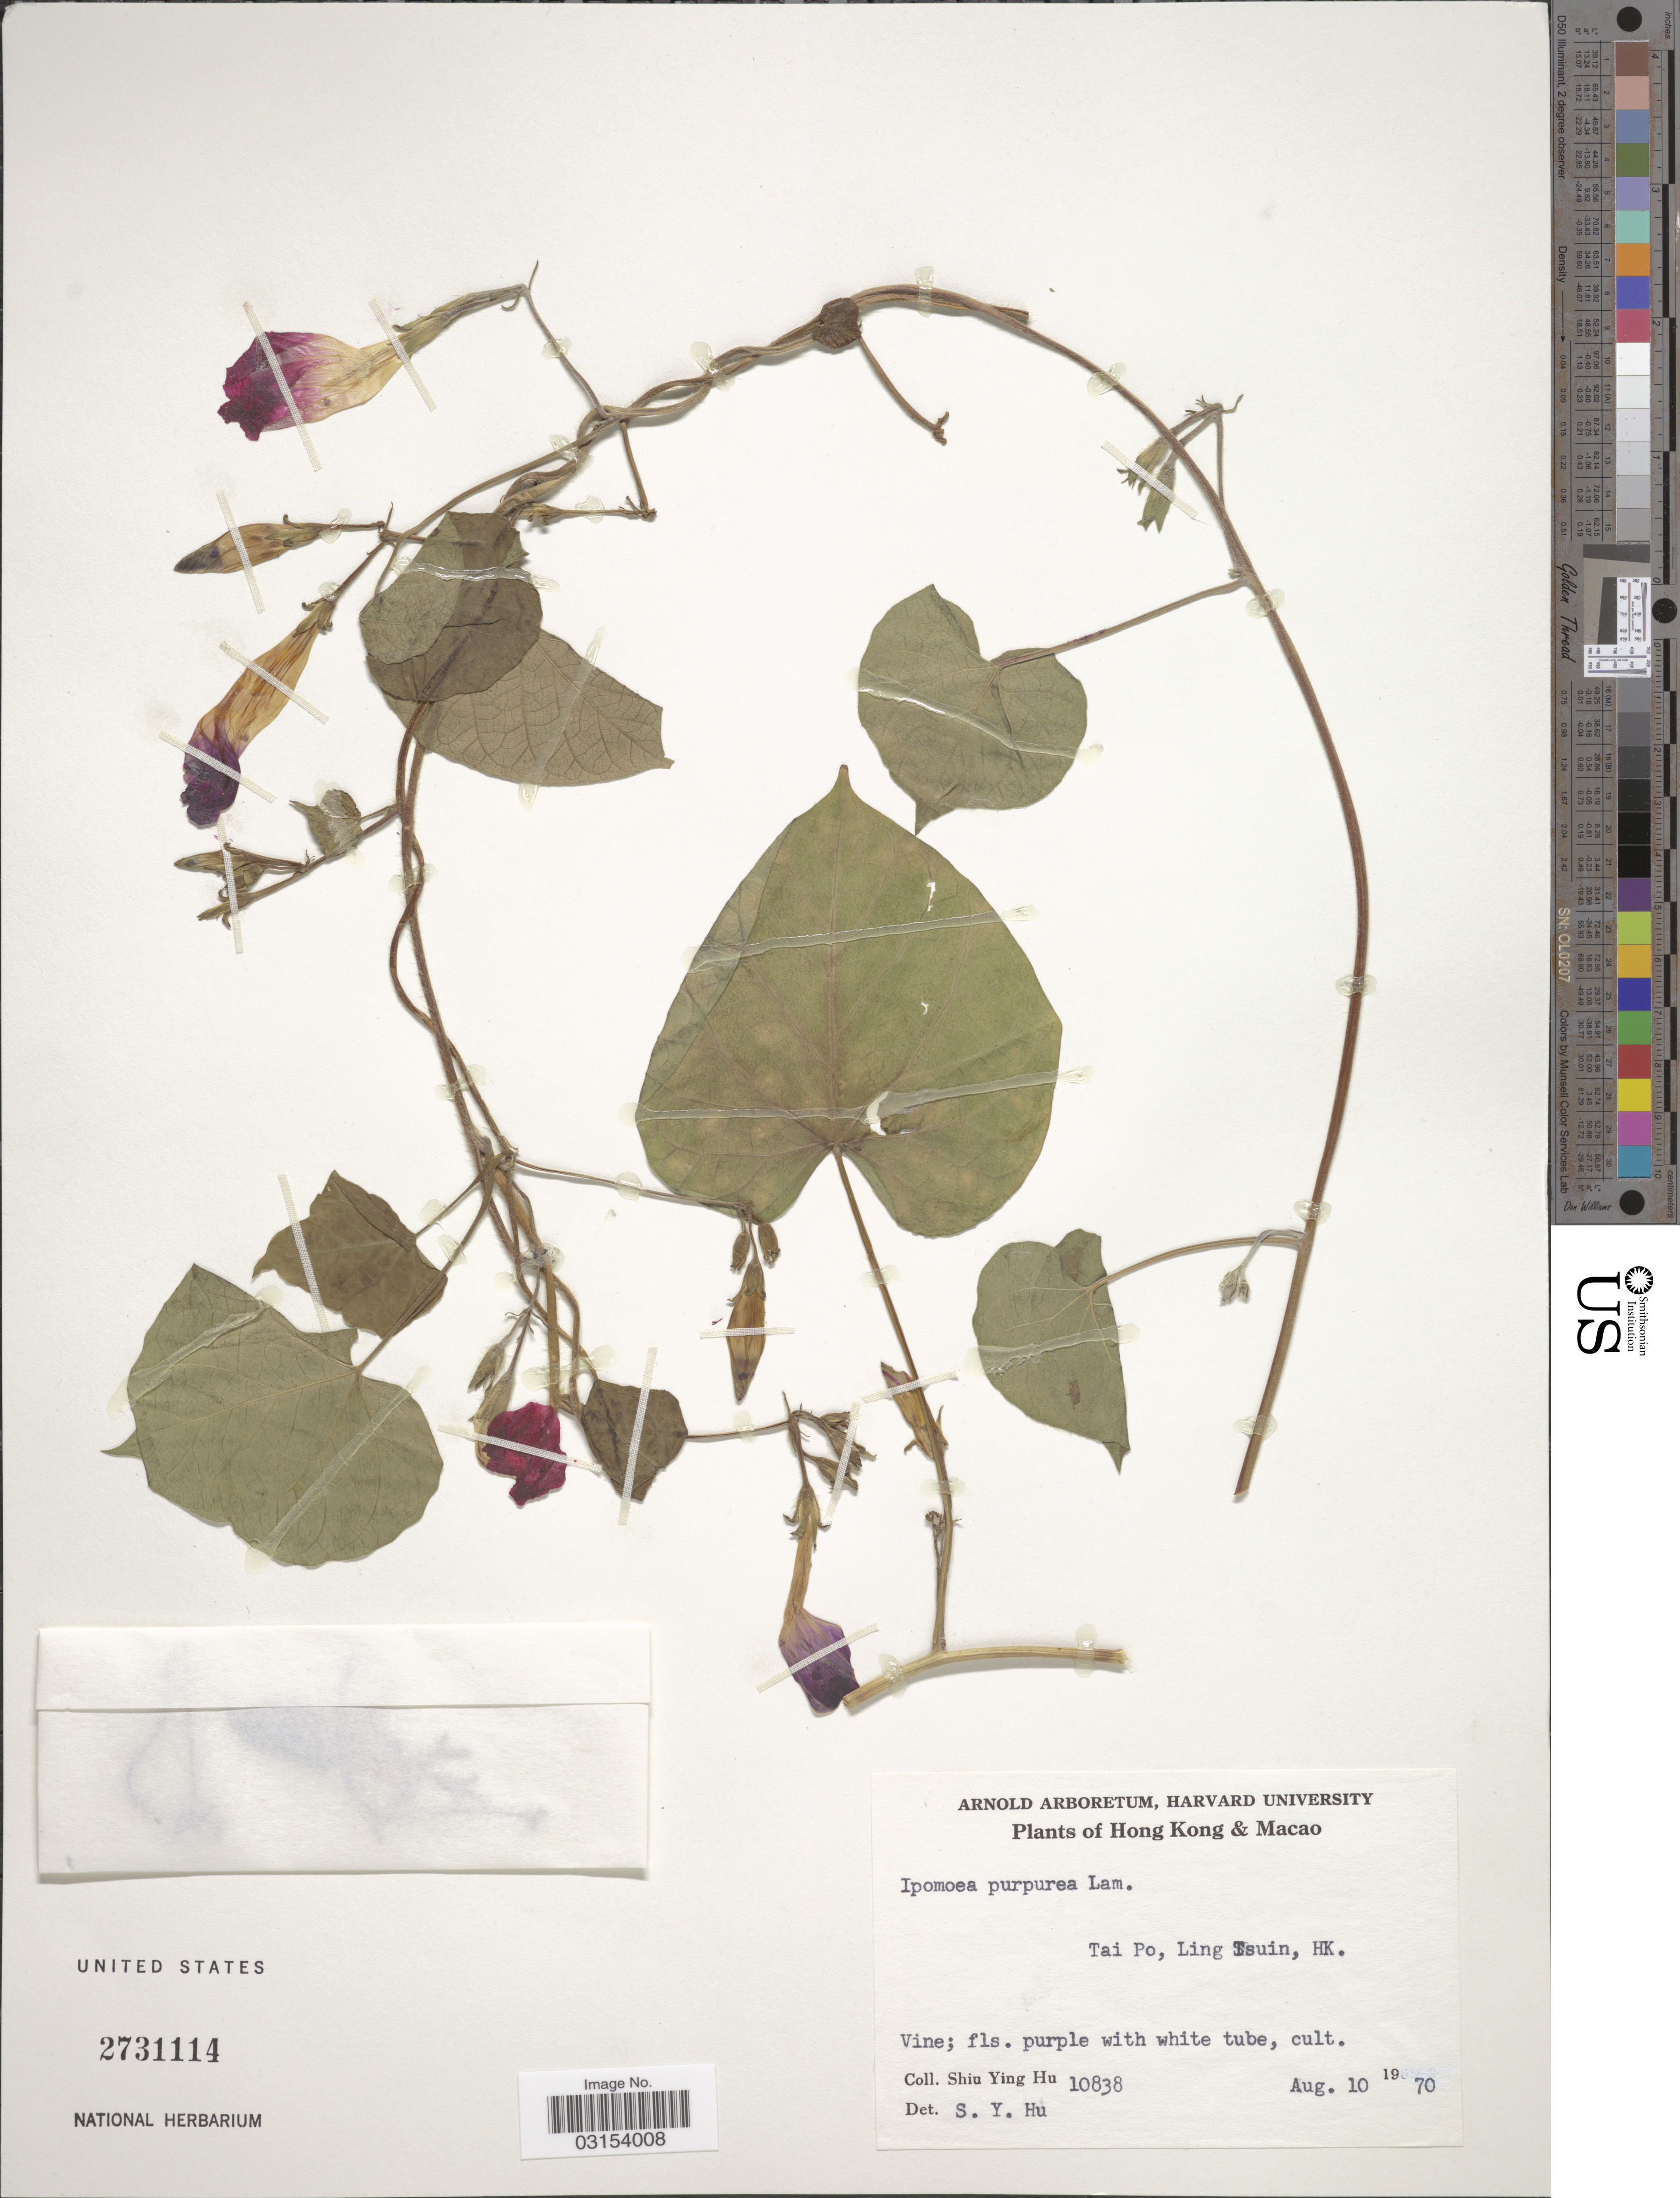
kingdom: Plantae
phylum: Tracheophyta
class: Magnoliopsida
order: Solanales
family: Convolvulaceae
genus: Ipomoea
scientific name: Ipomoea purpurea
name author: (L.) Roth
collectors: S. Y. Hu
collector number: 10838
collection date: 1970-08-10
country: China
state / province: Hong Kong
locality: Tai Po, Ling Tsuin, HK.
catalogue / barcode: US 2731114